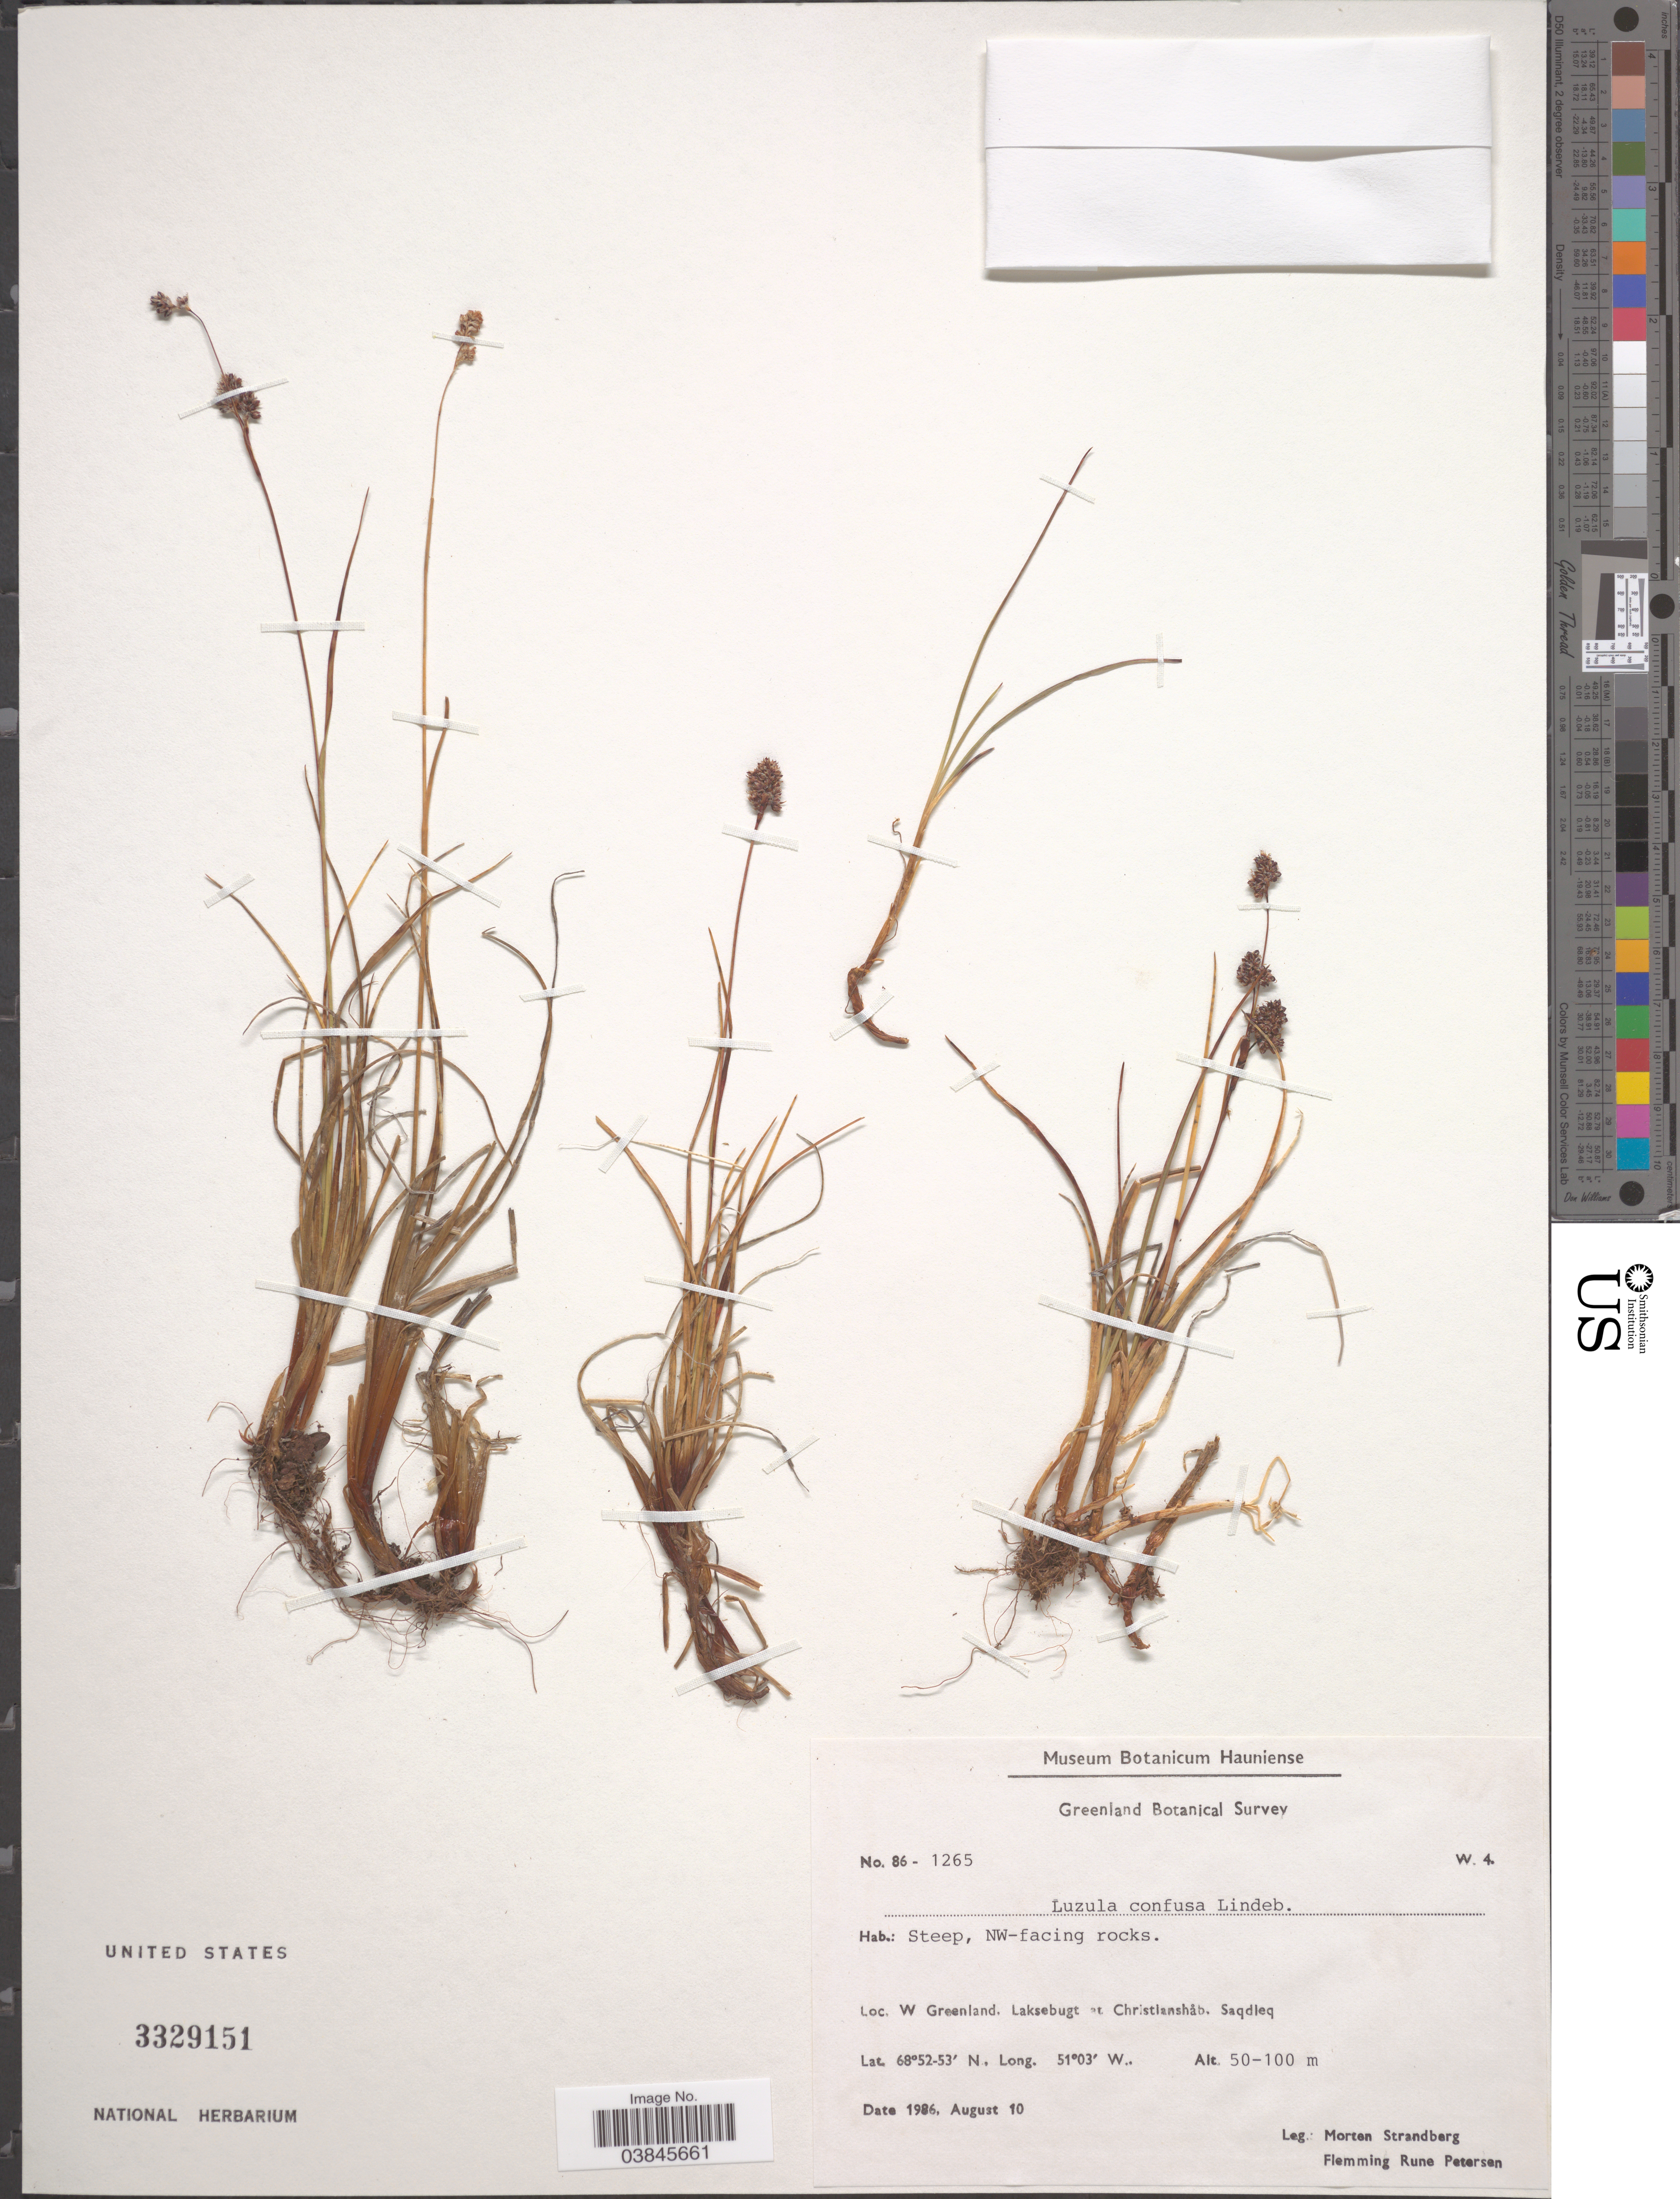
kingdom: Plantae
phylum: Tracheophyta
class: Liliopsida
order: Poales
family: Juncaceae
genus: Luzula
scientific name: Luzula confusa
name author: Lindeb.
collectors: M. Strandberg & F. Petersen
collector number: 86-1265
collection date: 1986-08-10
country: Greenland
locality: Steep, NW-facing rocks. W Greenland. Laksebugt [illegible text] Christlanshåb. Saqdleq.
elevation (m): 50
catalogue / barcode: US 3329151